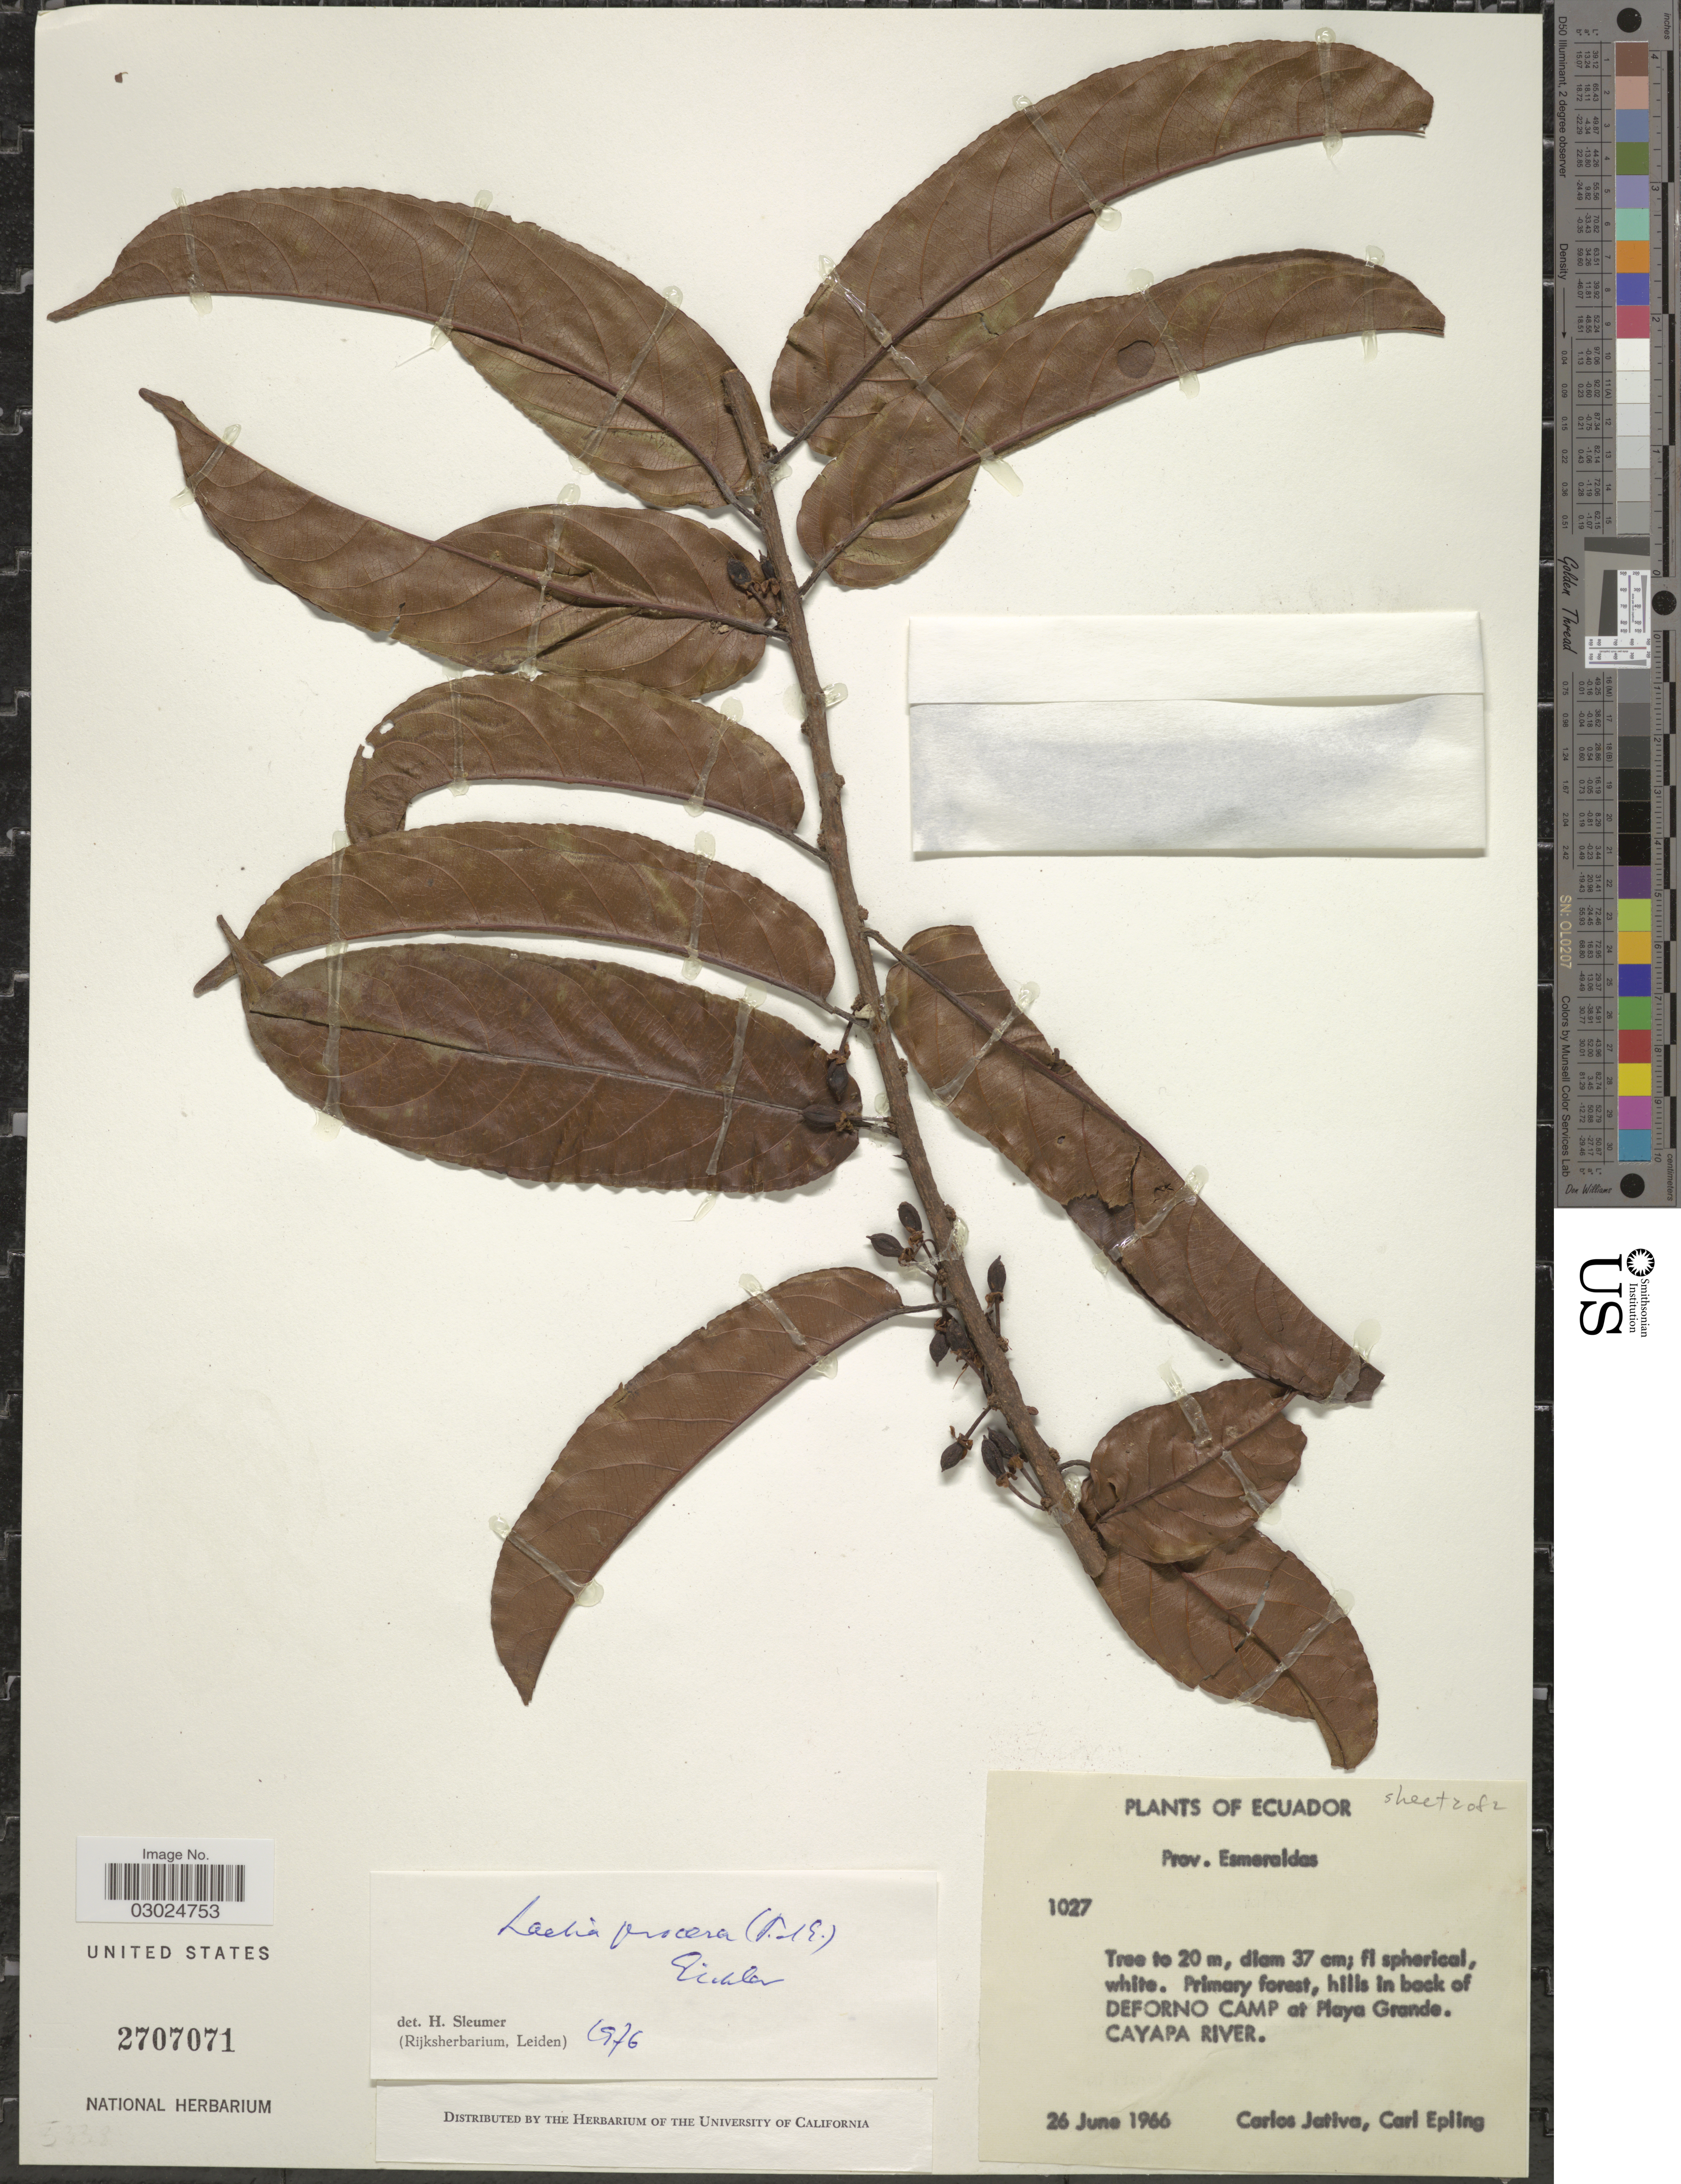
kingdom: Plantae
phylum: Tracheophyta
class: Magnoliopsida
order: Malpighiales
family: Salicaceae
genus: Laetia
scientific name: Laetia procera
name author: (Poepp.) Eichler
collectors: C. D. Játiva & C. C. Epling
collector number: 1027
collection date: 1966-06-26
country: Ecuador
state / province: Esmeraldas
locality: Hills in back of Deforno Camp at Playa Grande. Cayapa River.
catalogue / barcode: US 2707071